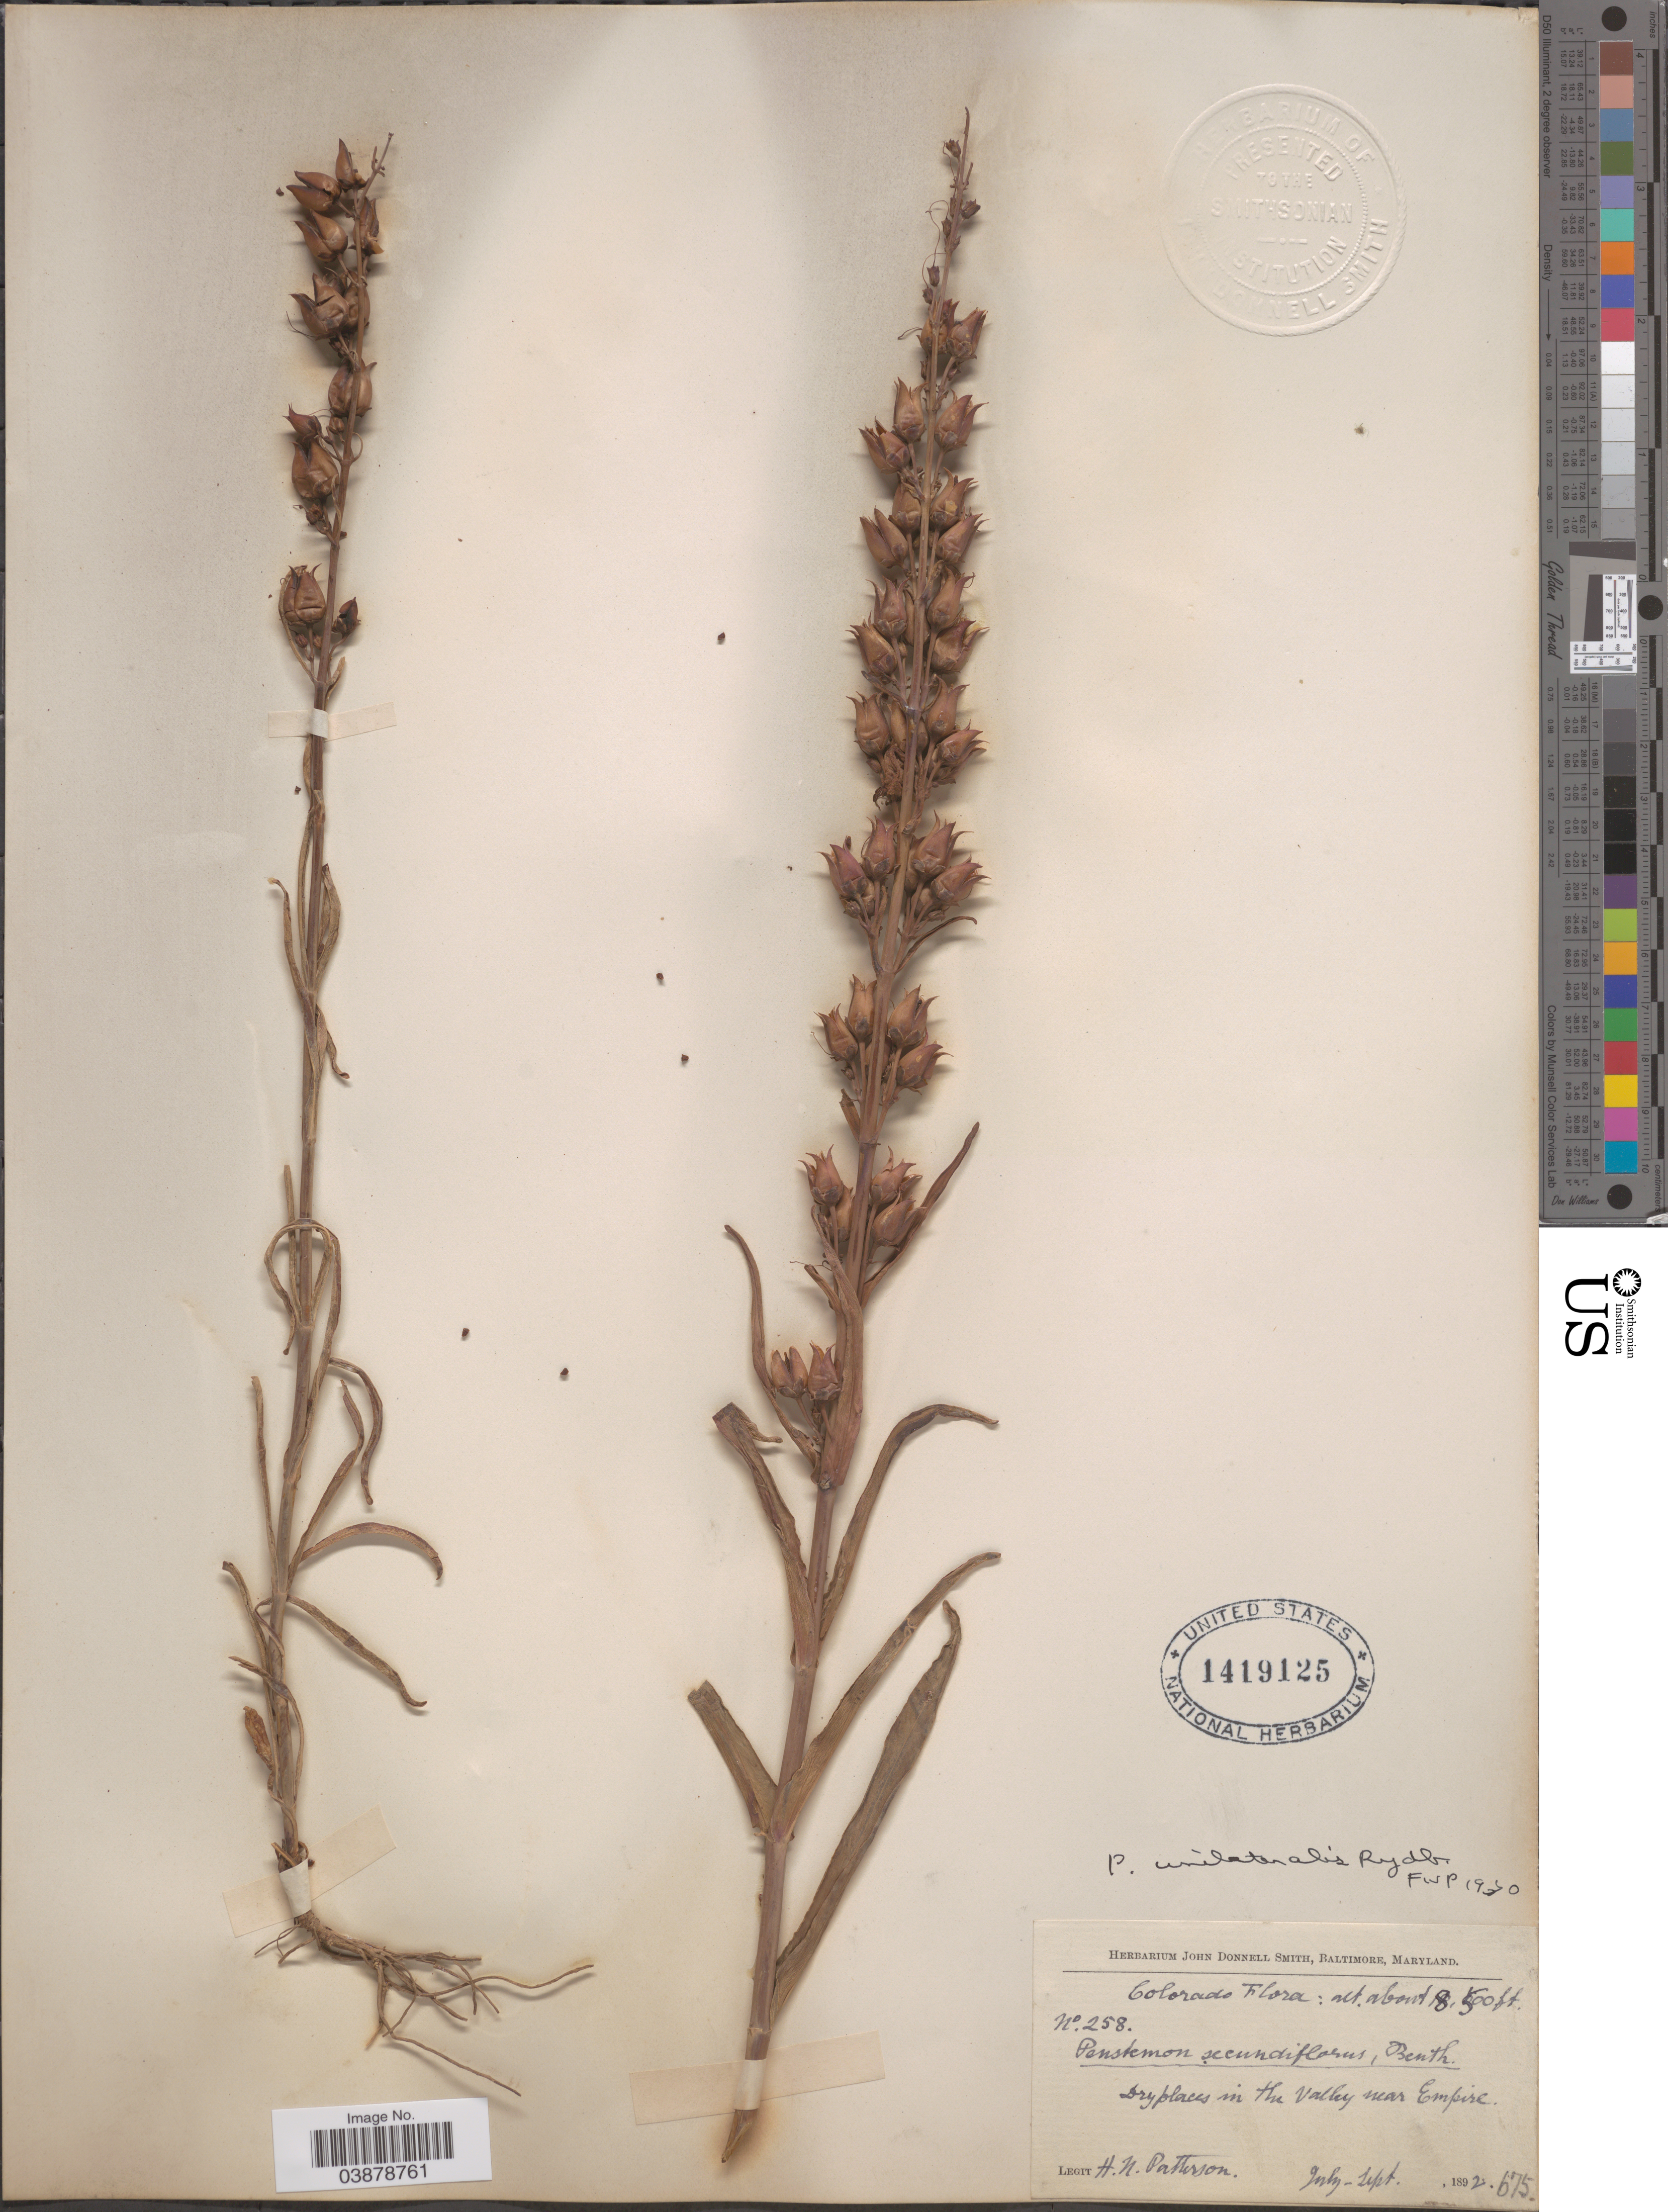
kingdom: Plantae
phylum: Tracheophyta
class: Magnoliopsida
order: Lamiales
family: Plantaginaceae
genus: Penstemon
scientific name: Penstemon unilateralis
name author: Rydb.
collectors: H. N. Patterson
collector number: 258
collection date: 1892-07/1892-09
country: United States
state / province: Colorado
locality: In the valley near Empire.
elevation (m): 2591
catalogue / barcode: US 1419125